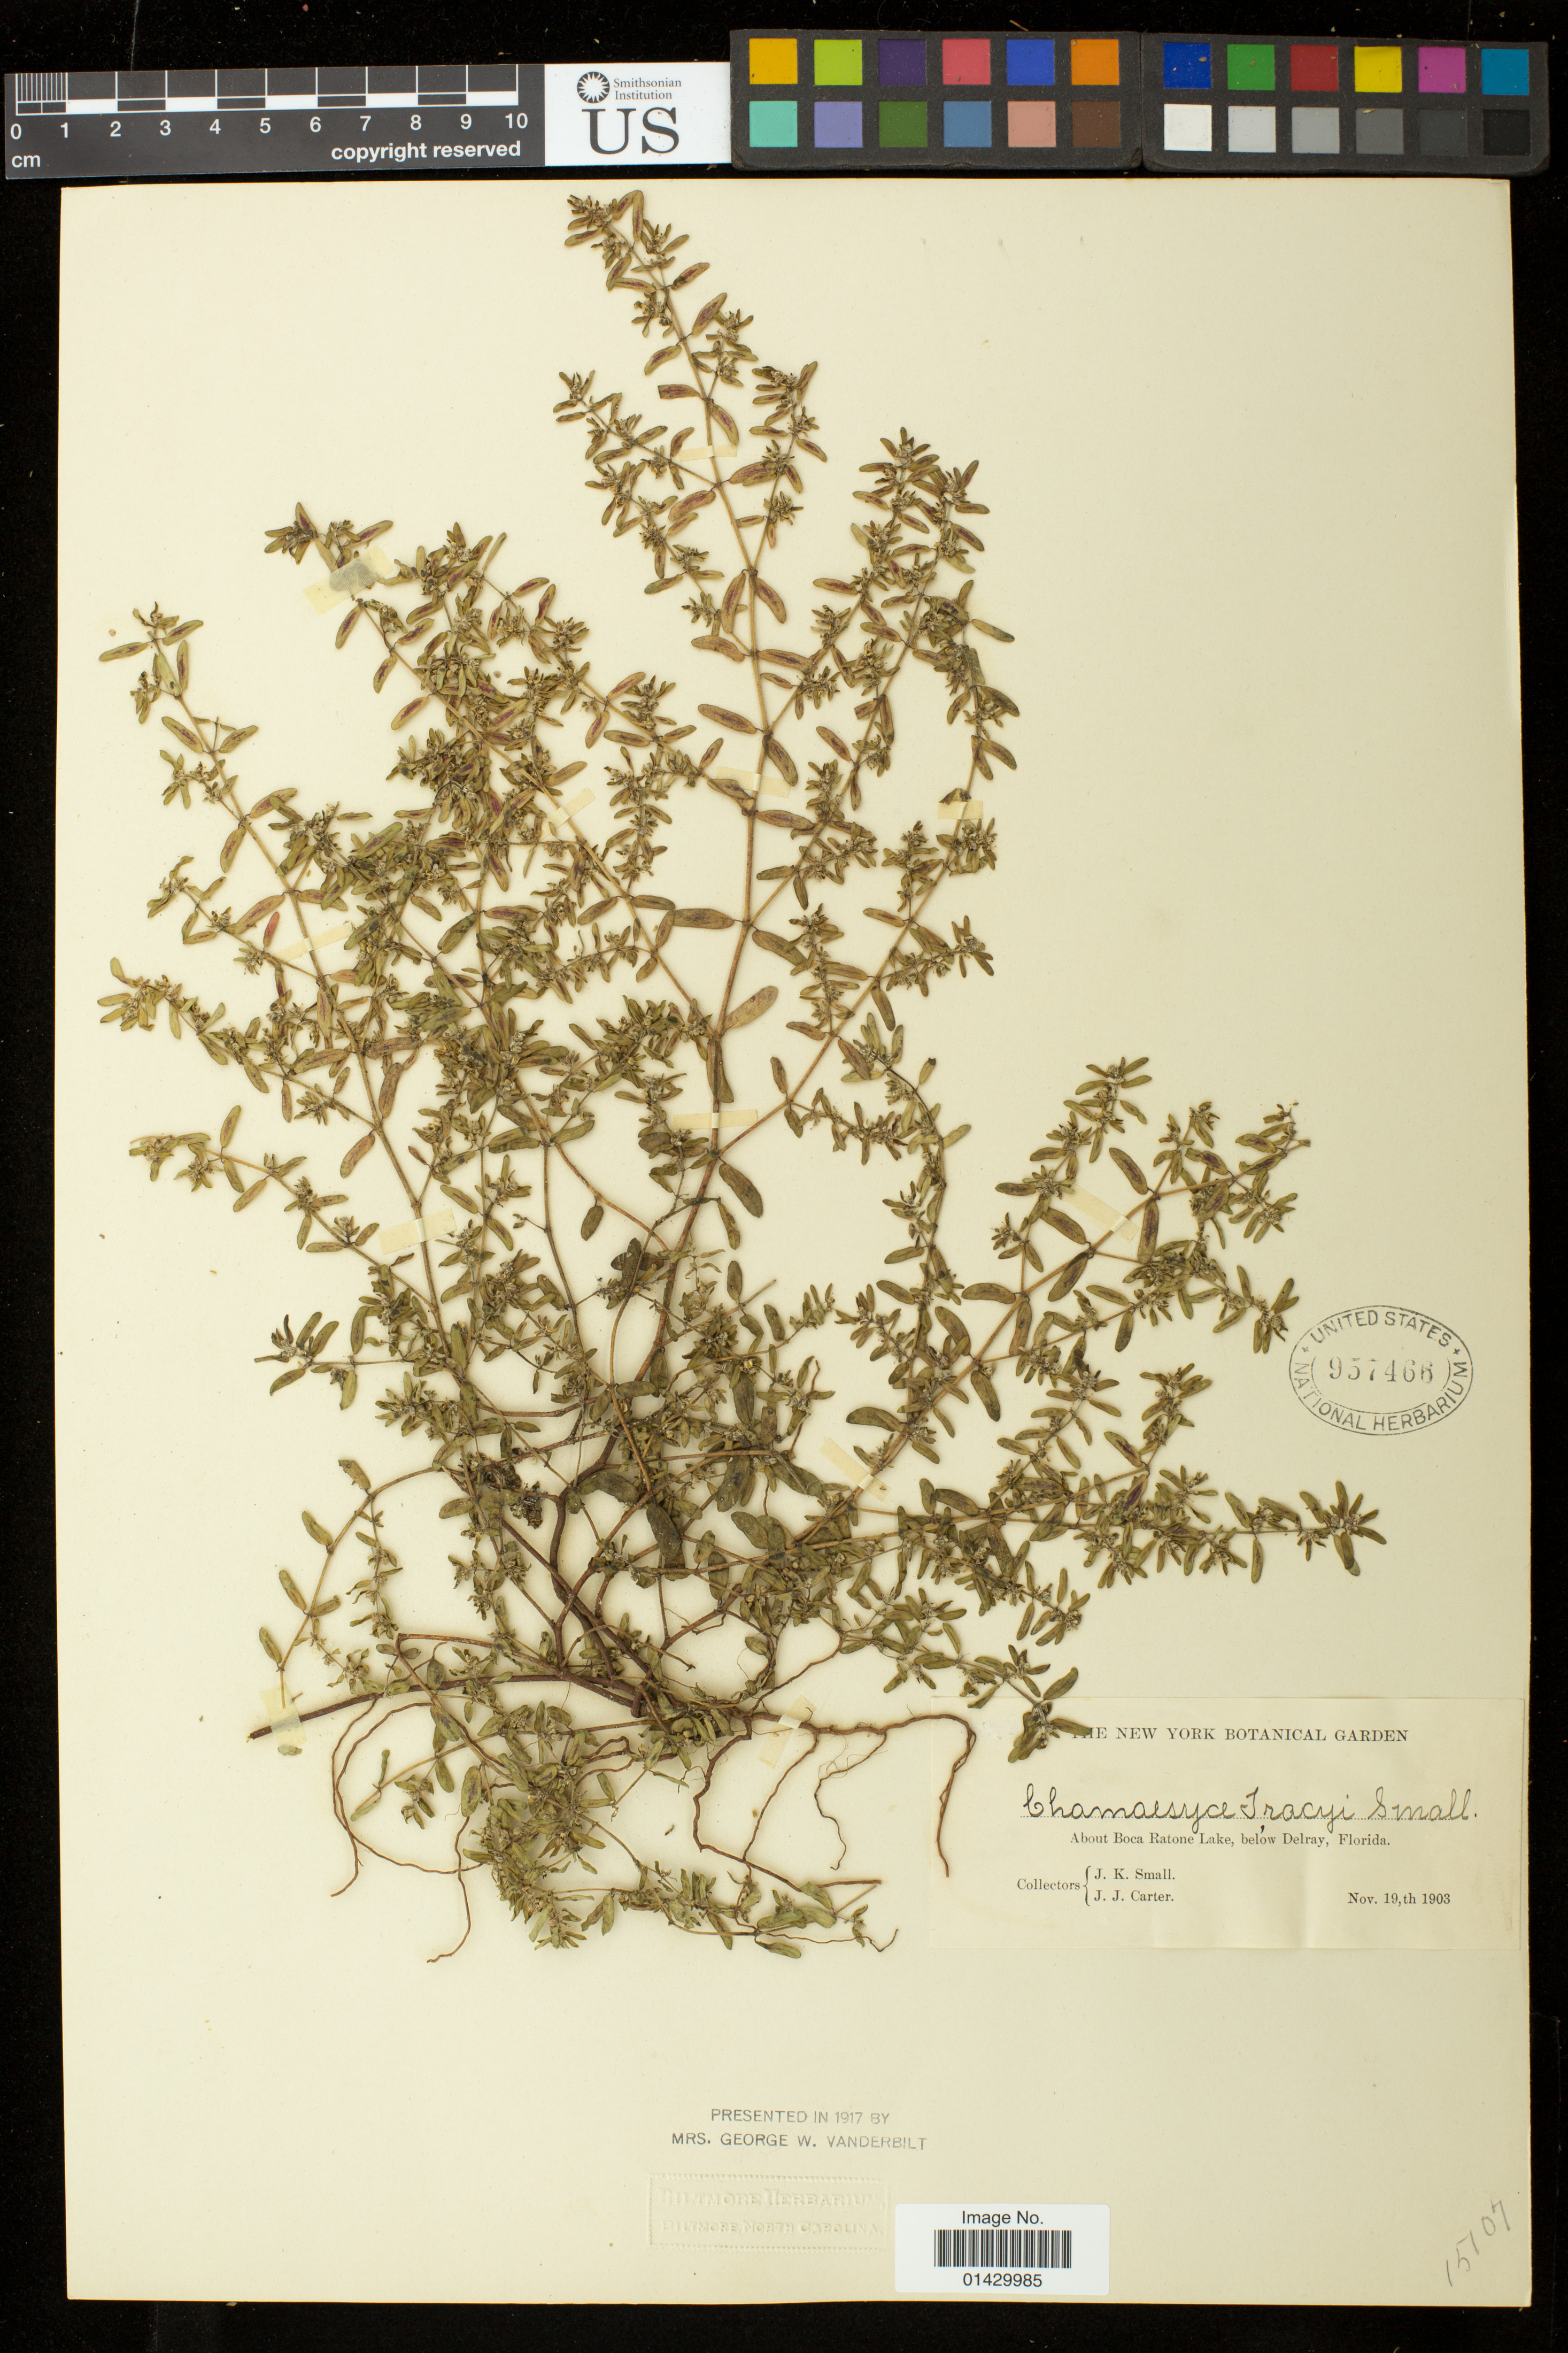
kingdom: Plantae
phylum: Tracheophyta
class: Magnoliopsida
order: Malpighiales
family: Euphorbiaceae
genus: Euphorbia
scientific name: Euphorbia maculata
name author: L.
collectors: J. K. Small & J. J. Carter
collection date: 1903-11-19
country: United States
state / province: Florida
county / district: Palm Beach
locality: About Boca Raton Lake, below Delray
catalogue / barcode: US 957466